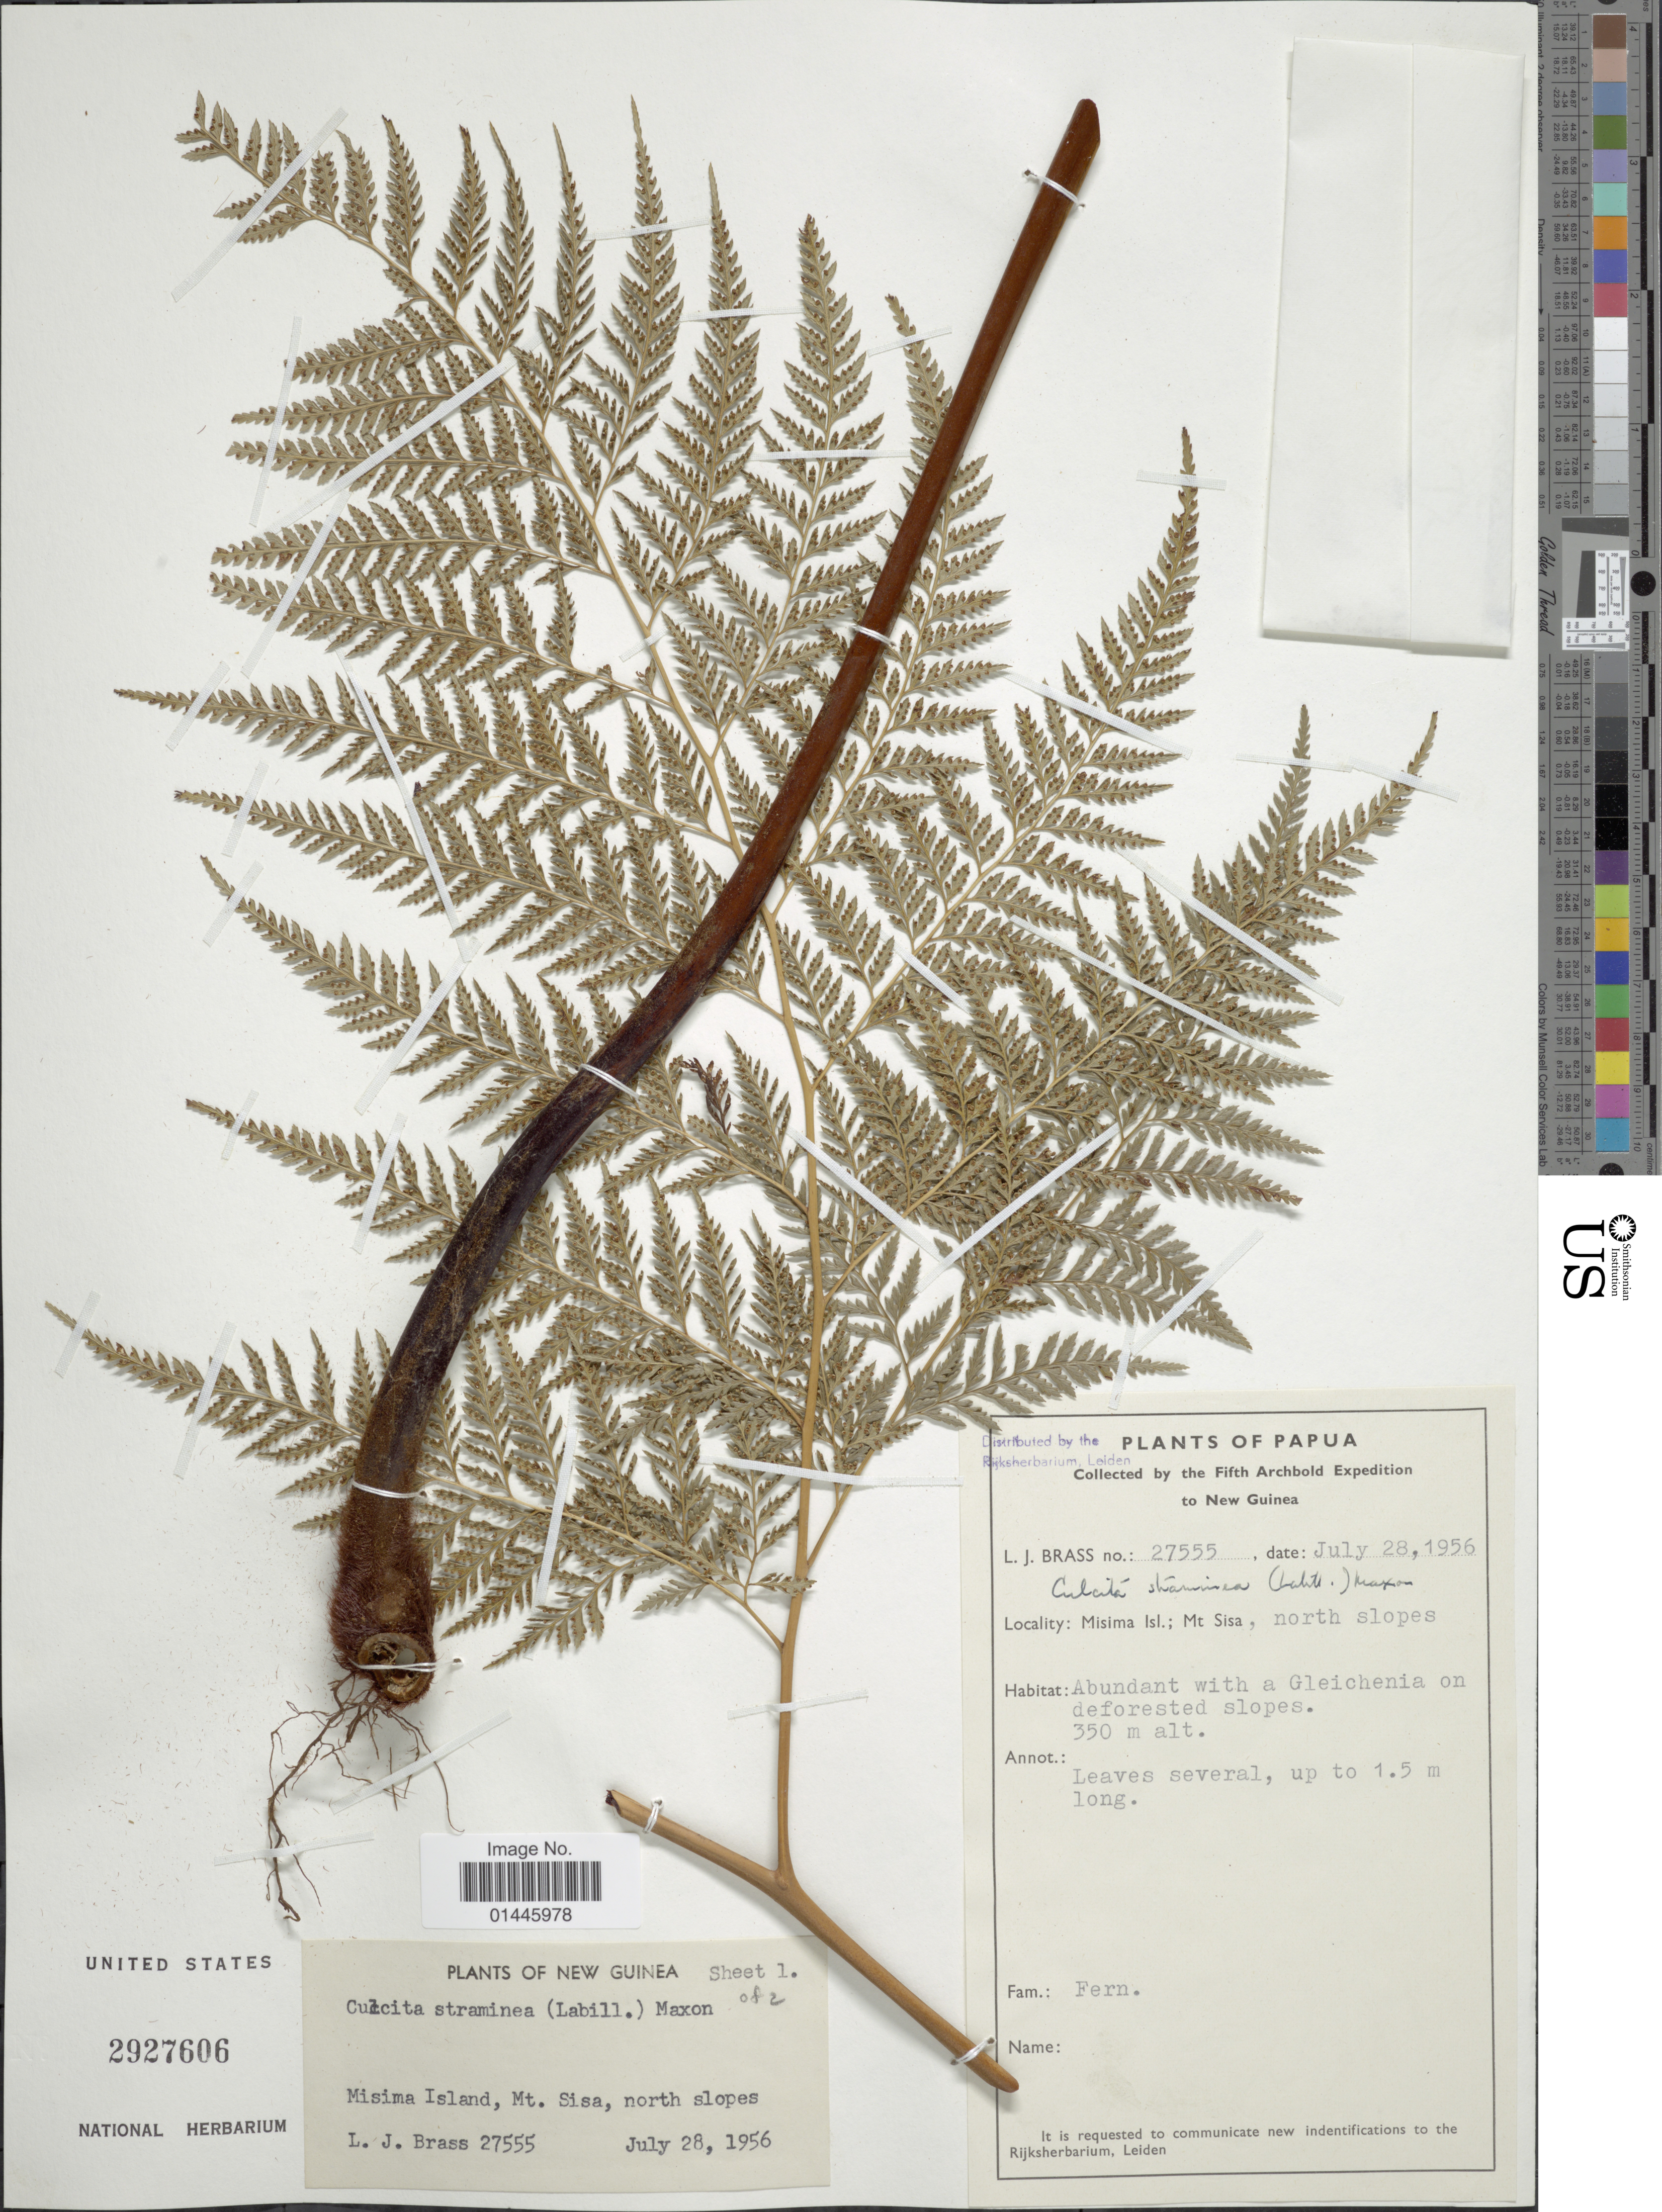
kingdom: Plantae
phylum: Tracheophyta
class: Polypodiopsida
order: Cyatheales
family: Dicksoniaceae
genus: Calochlaena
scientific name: Calochlaena straminea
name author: (Labill.) M.D. Turner & R.A. White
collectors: L. J. Brass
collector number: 27555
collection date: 1956-07-28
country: Papua New Guinea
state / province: Milne Bay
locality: Misima Island, Mt. Sisa, north slopes.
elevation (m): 350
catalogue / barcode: US 2927606